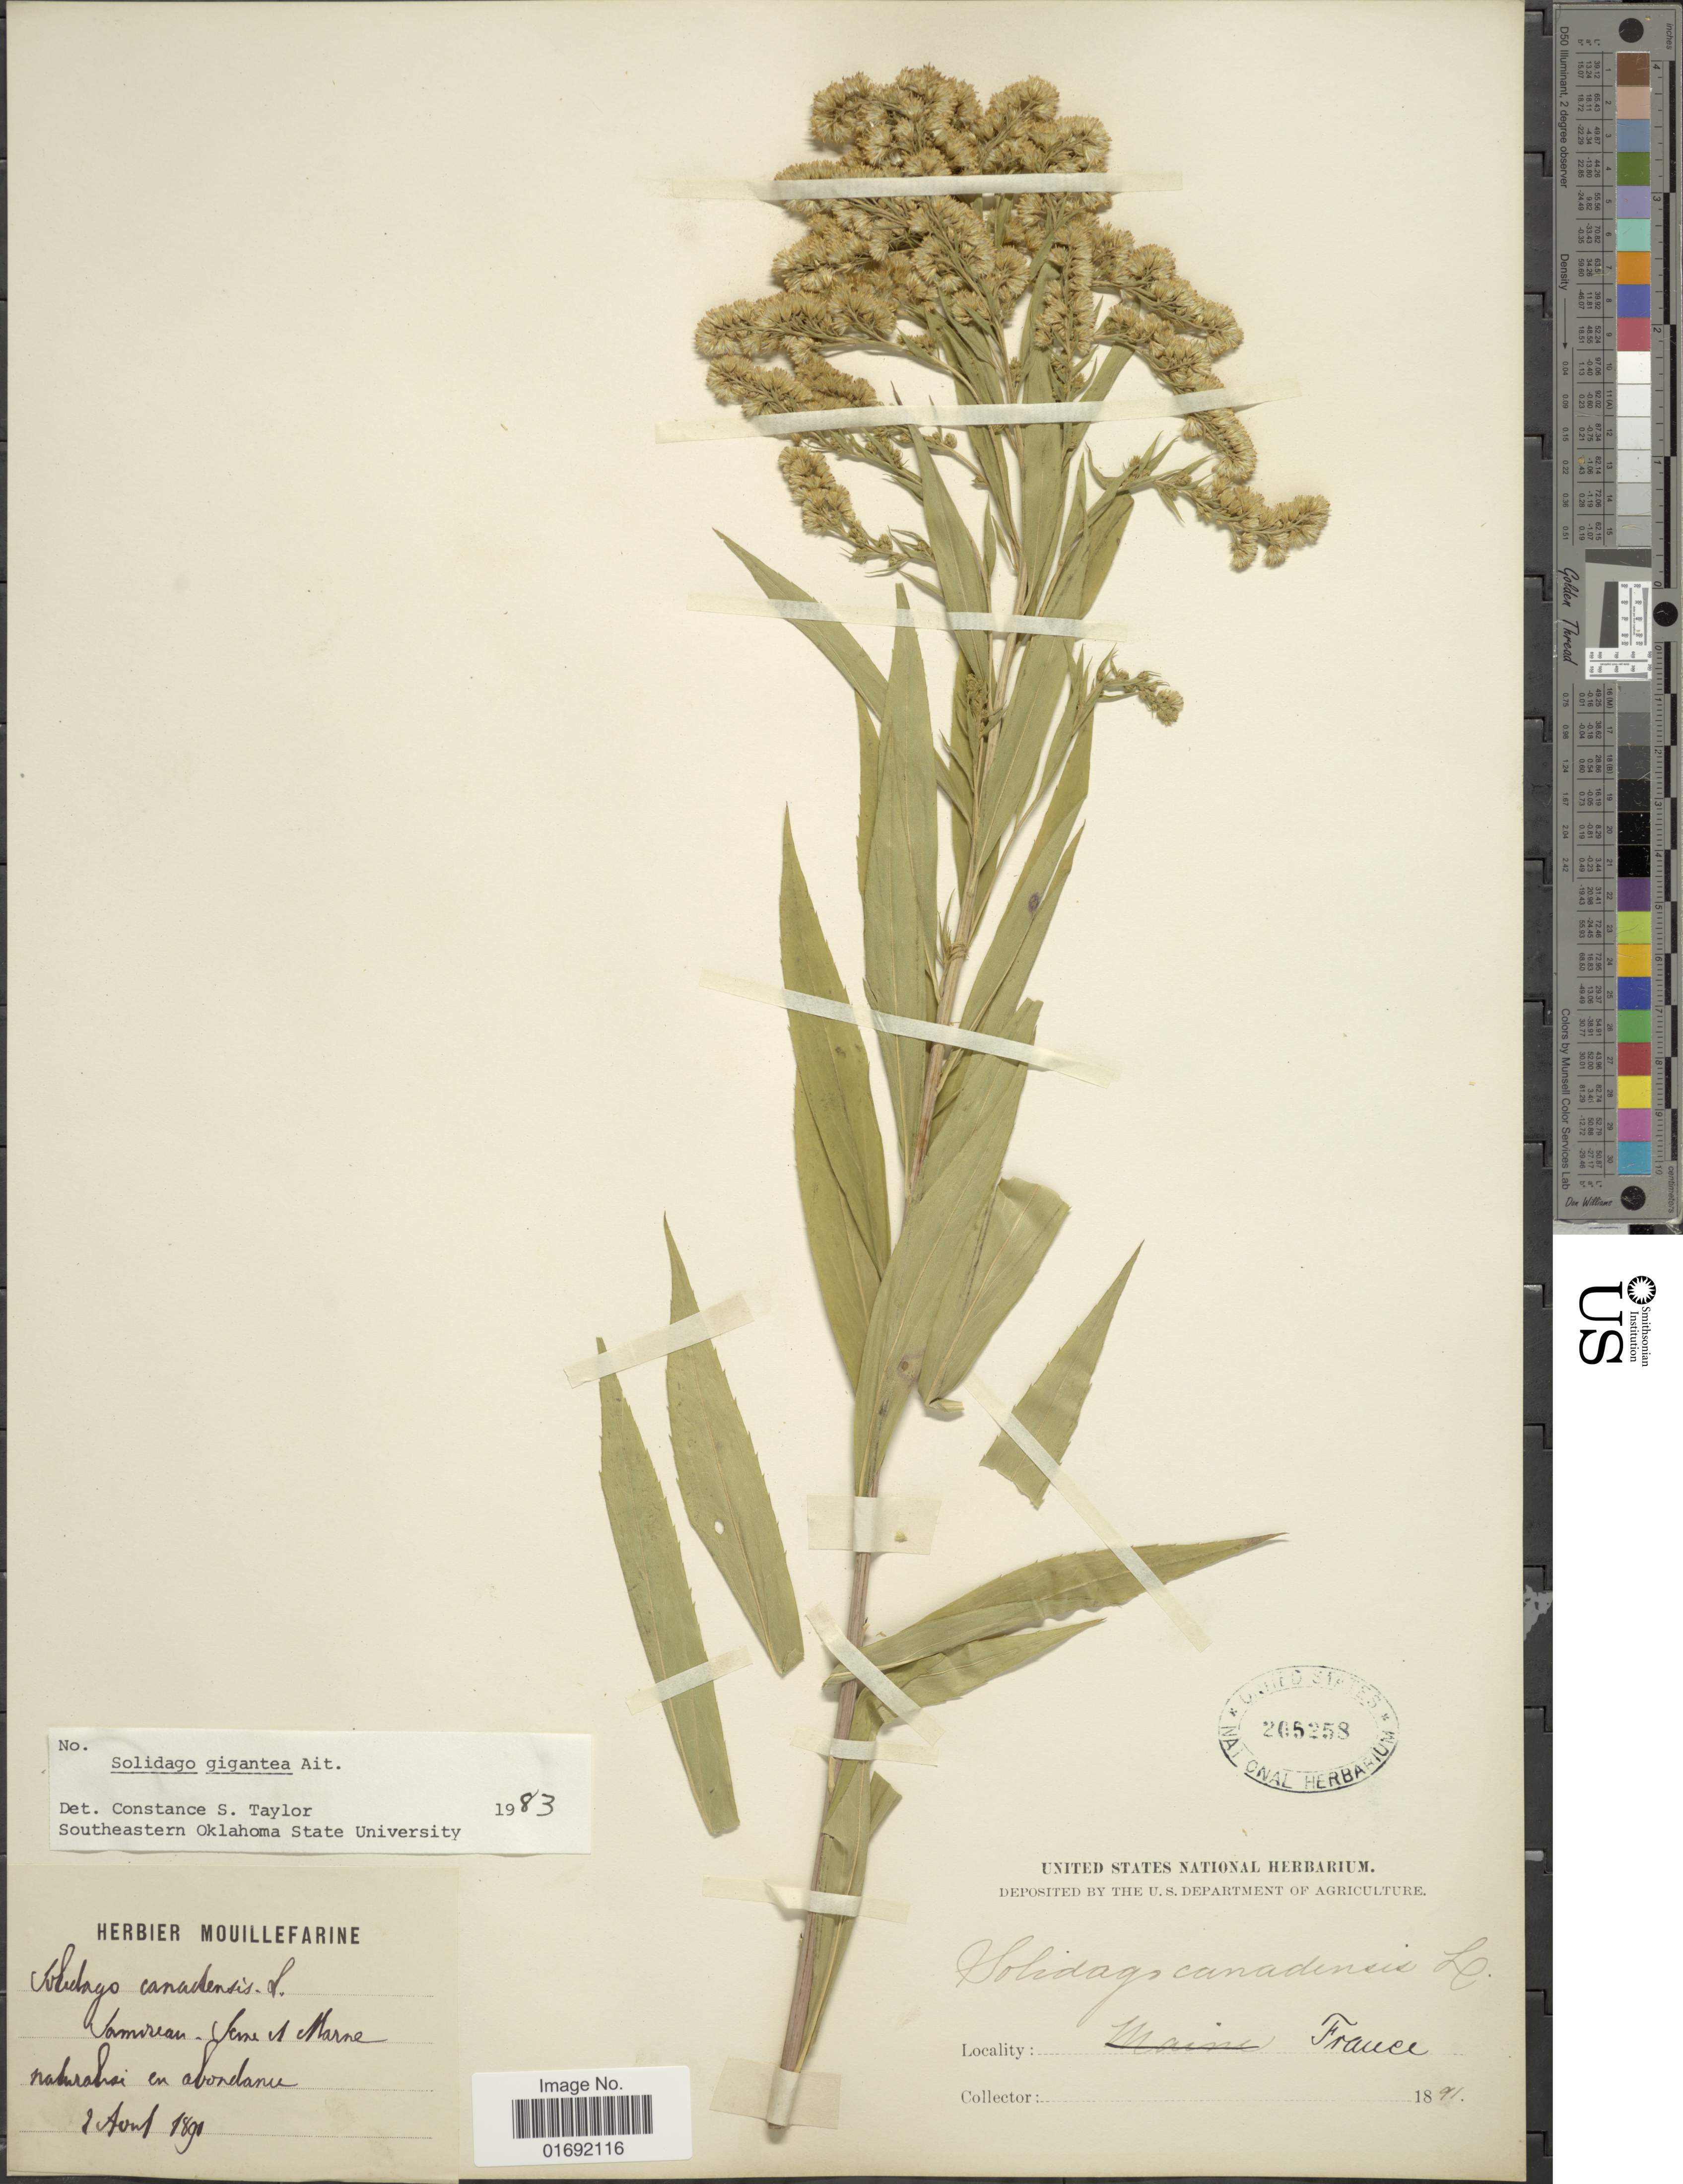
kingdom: Plantae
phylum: Tracheophyta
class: Magnoliopsida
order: Asterales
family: Asteraceae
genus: Solidago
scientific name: Solidago gigantea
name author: Aiton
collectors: ex herb. Mouillefarine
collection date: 1891-08-02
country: France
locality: Jamrean-jemeet Marne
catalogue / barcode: US 205258